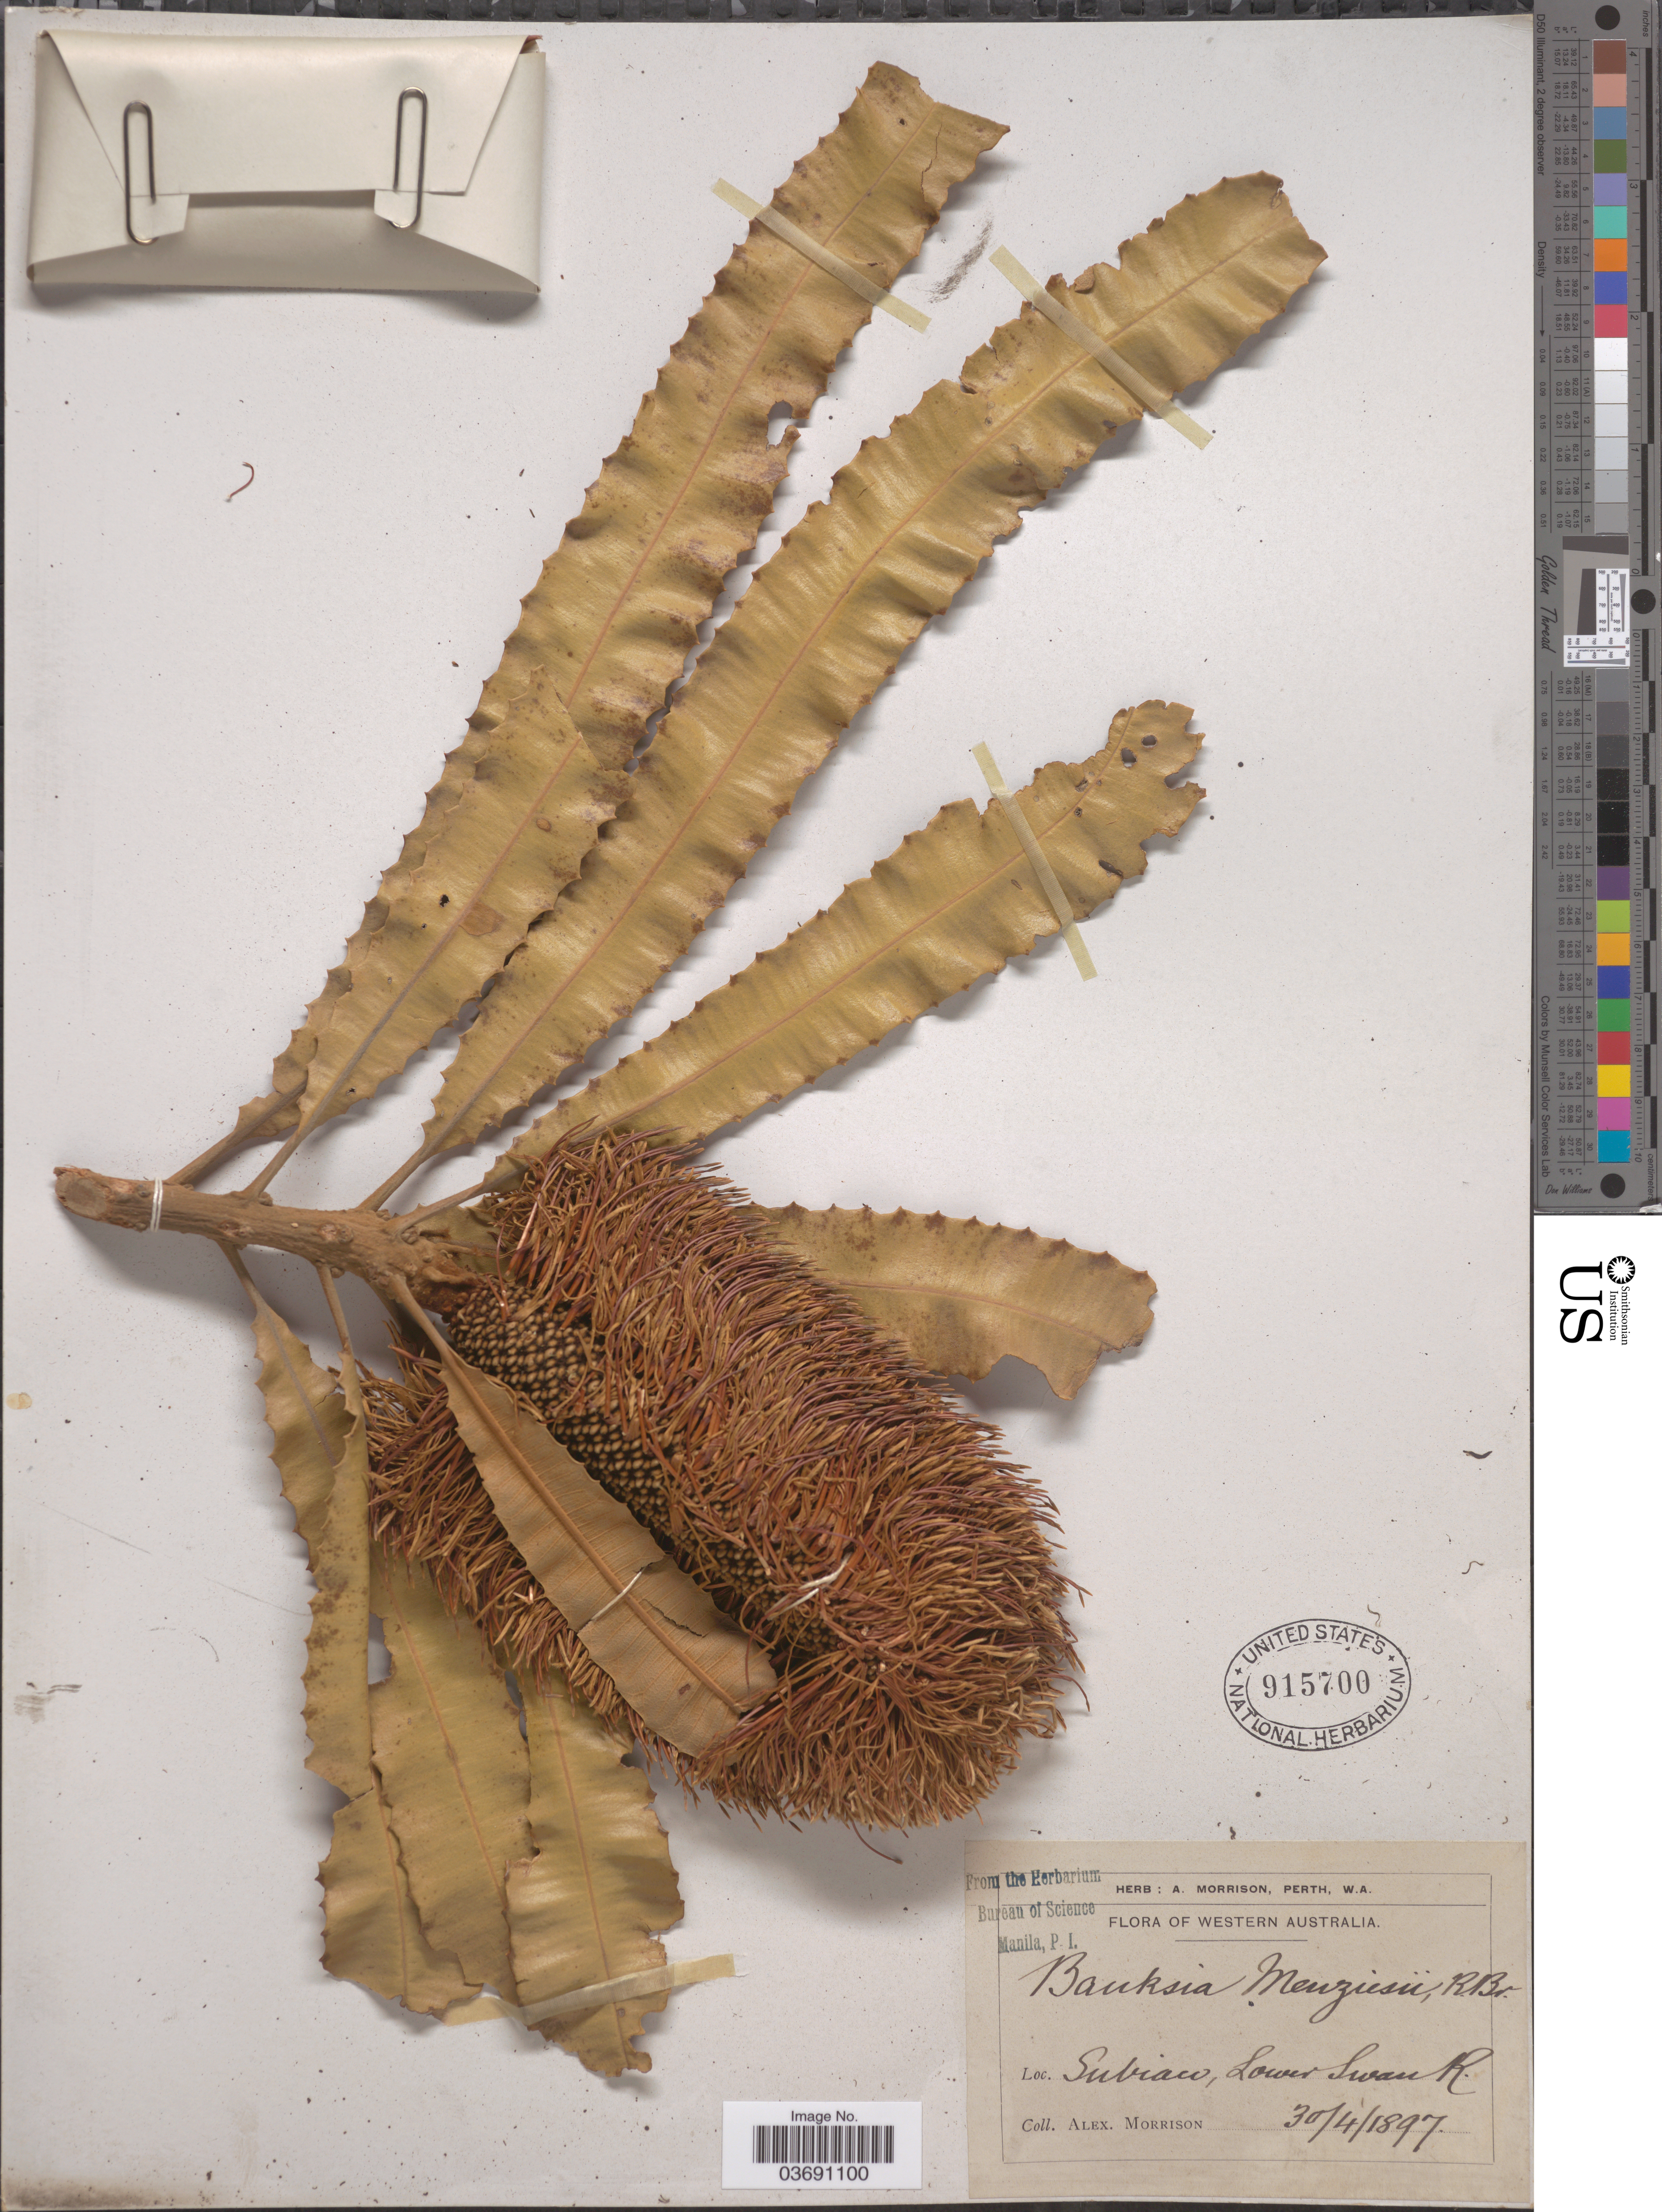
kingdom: Plantae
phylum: Tracheophyta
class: Magnoliopsida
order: Proteales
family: Proteaceae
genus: Banksia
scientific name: Banksia menziesii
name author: R. Br.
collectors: A. Morrison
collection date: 1897-04-30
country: Australia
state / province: Western Australia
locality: Subiaco, Lower Swan R.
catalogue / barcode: US 915700